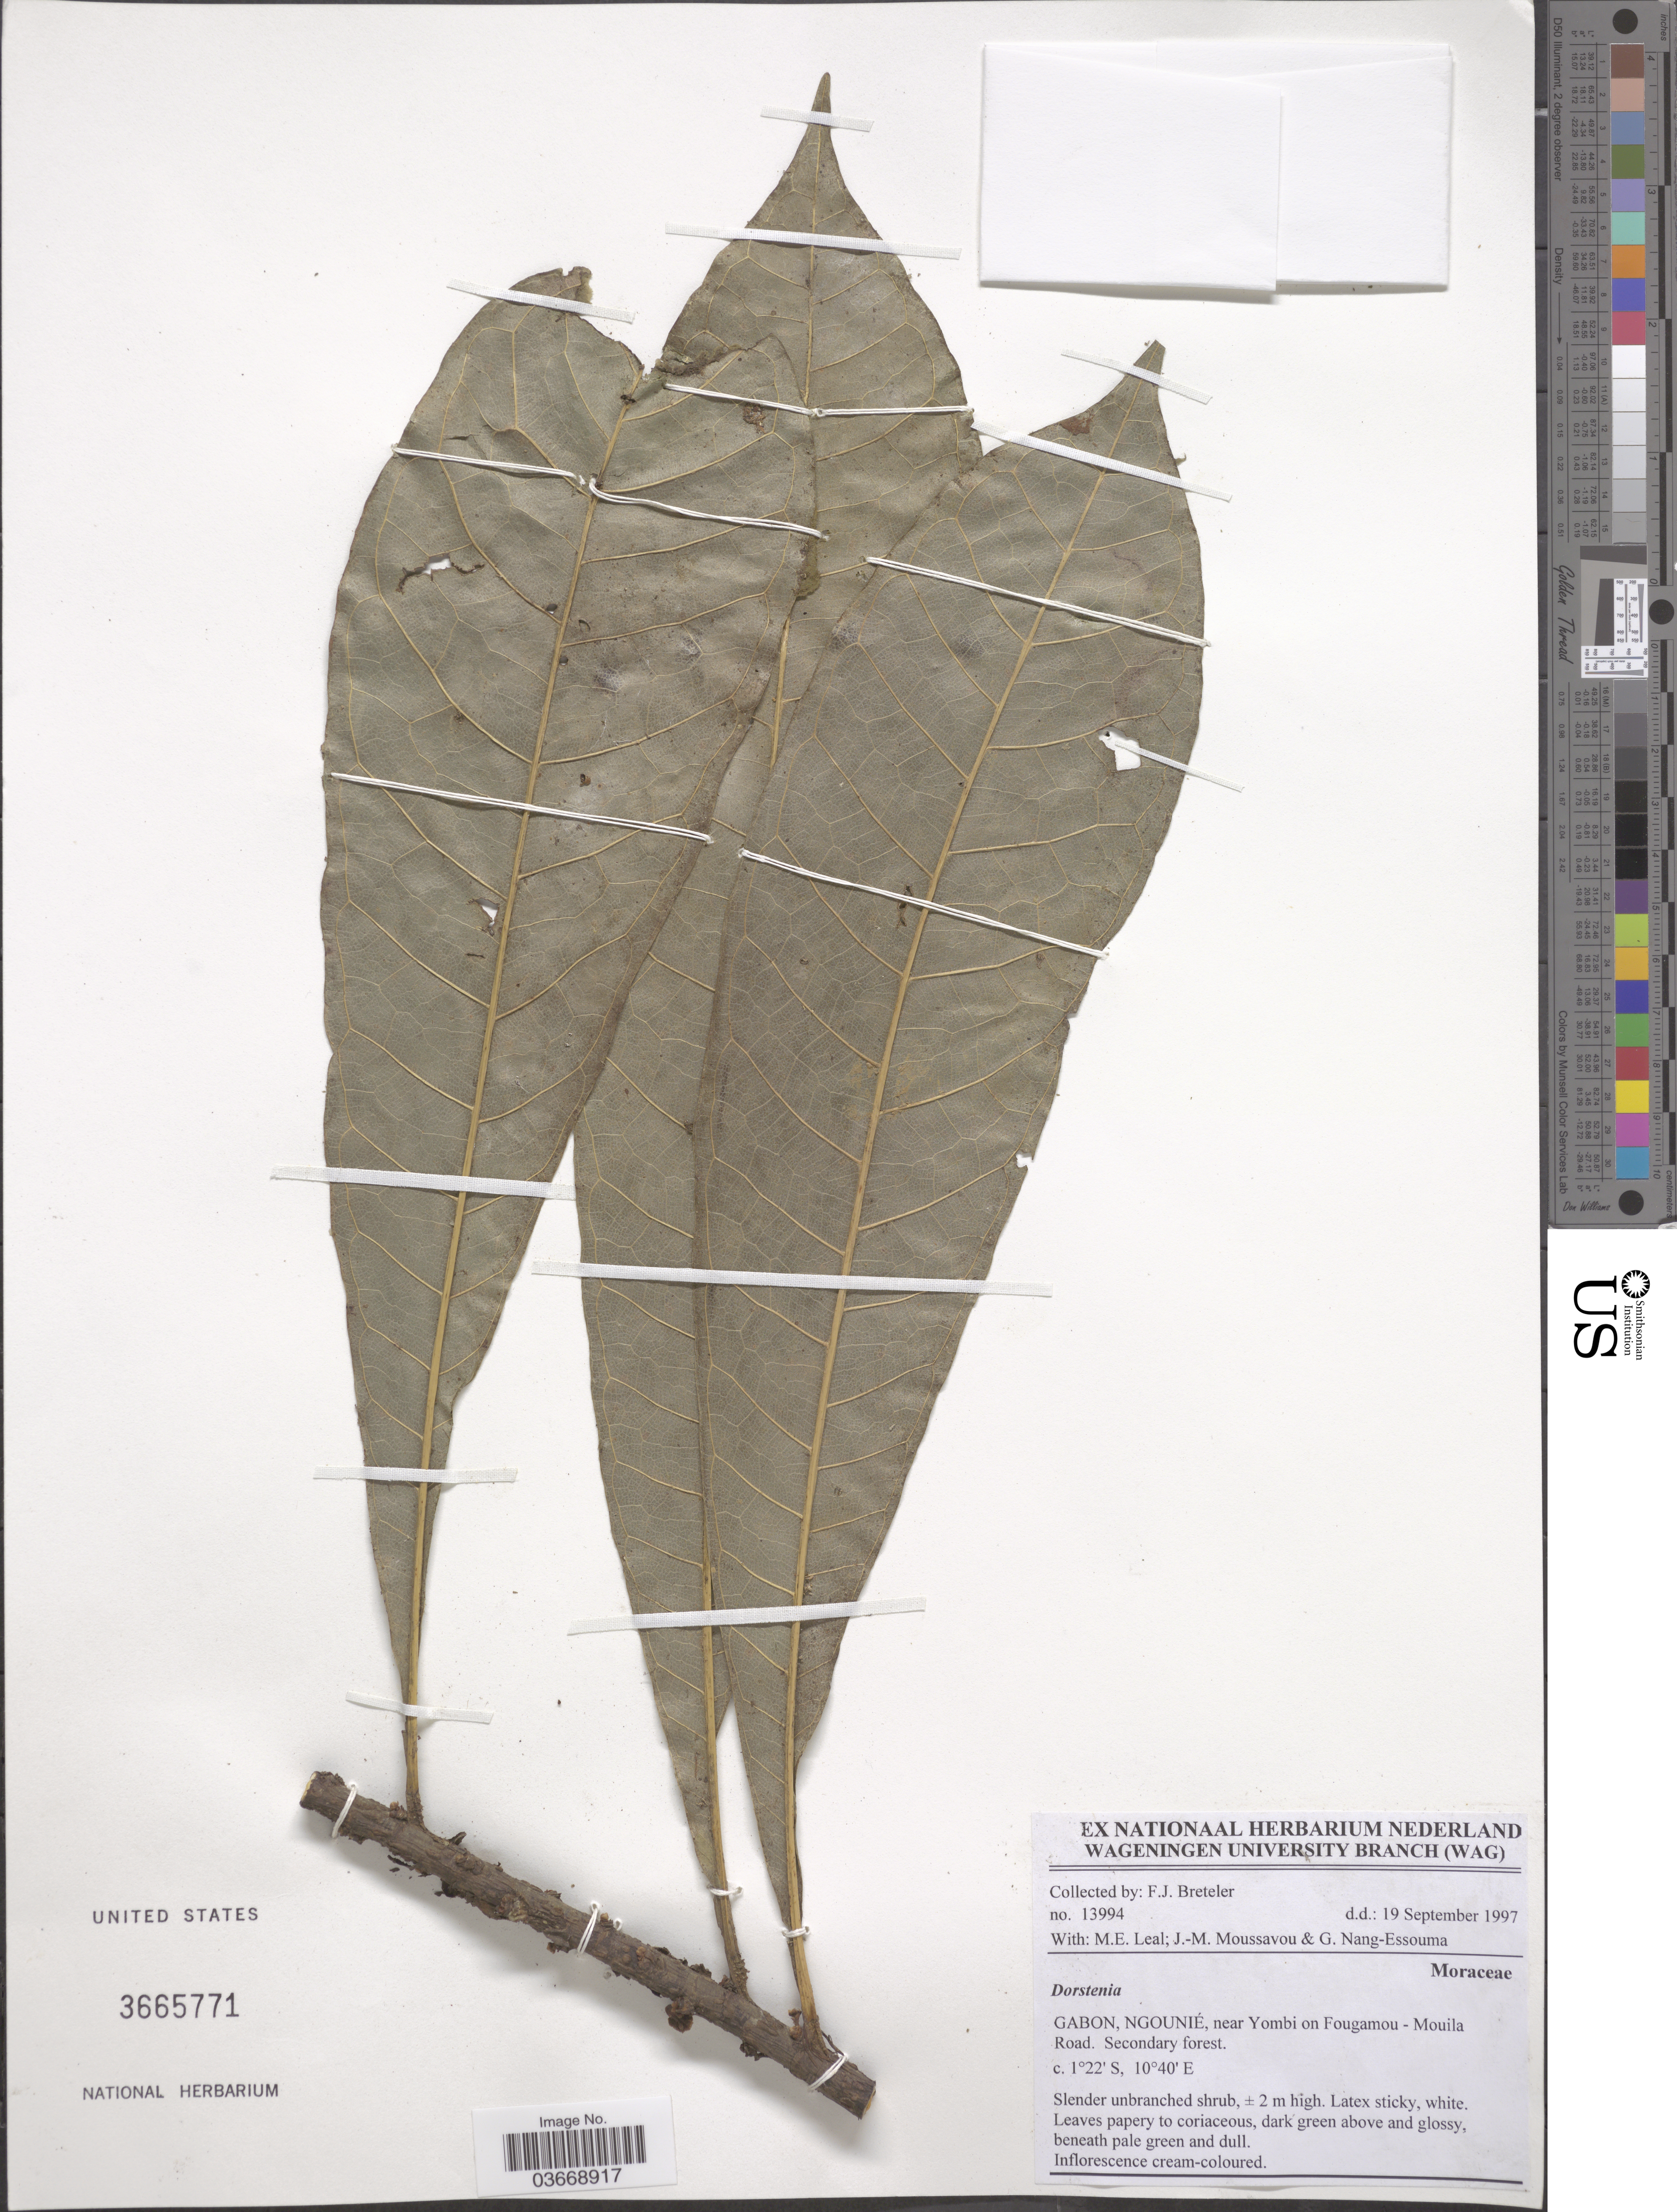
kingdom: Plantae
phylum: Tracheophyta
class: Magnoliopsida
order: Rosales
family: Moraceae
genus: Dorstenia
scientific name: Dorstenia sp.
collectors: F. J. Breteler, M. E. Leal, J. Moussavou & G. Nang-Essouma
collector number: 13994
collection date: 1997-09-19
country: Gabon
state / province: Ngounie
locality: Near Yombi on Fougamou - Mouila Road. Secondary forest.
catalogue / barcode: US 3665771